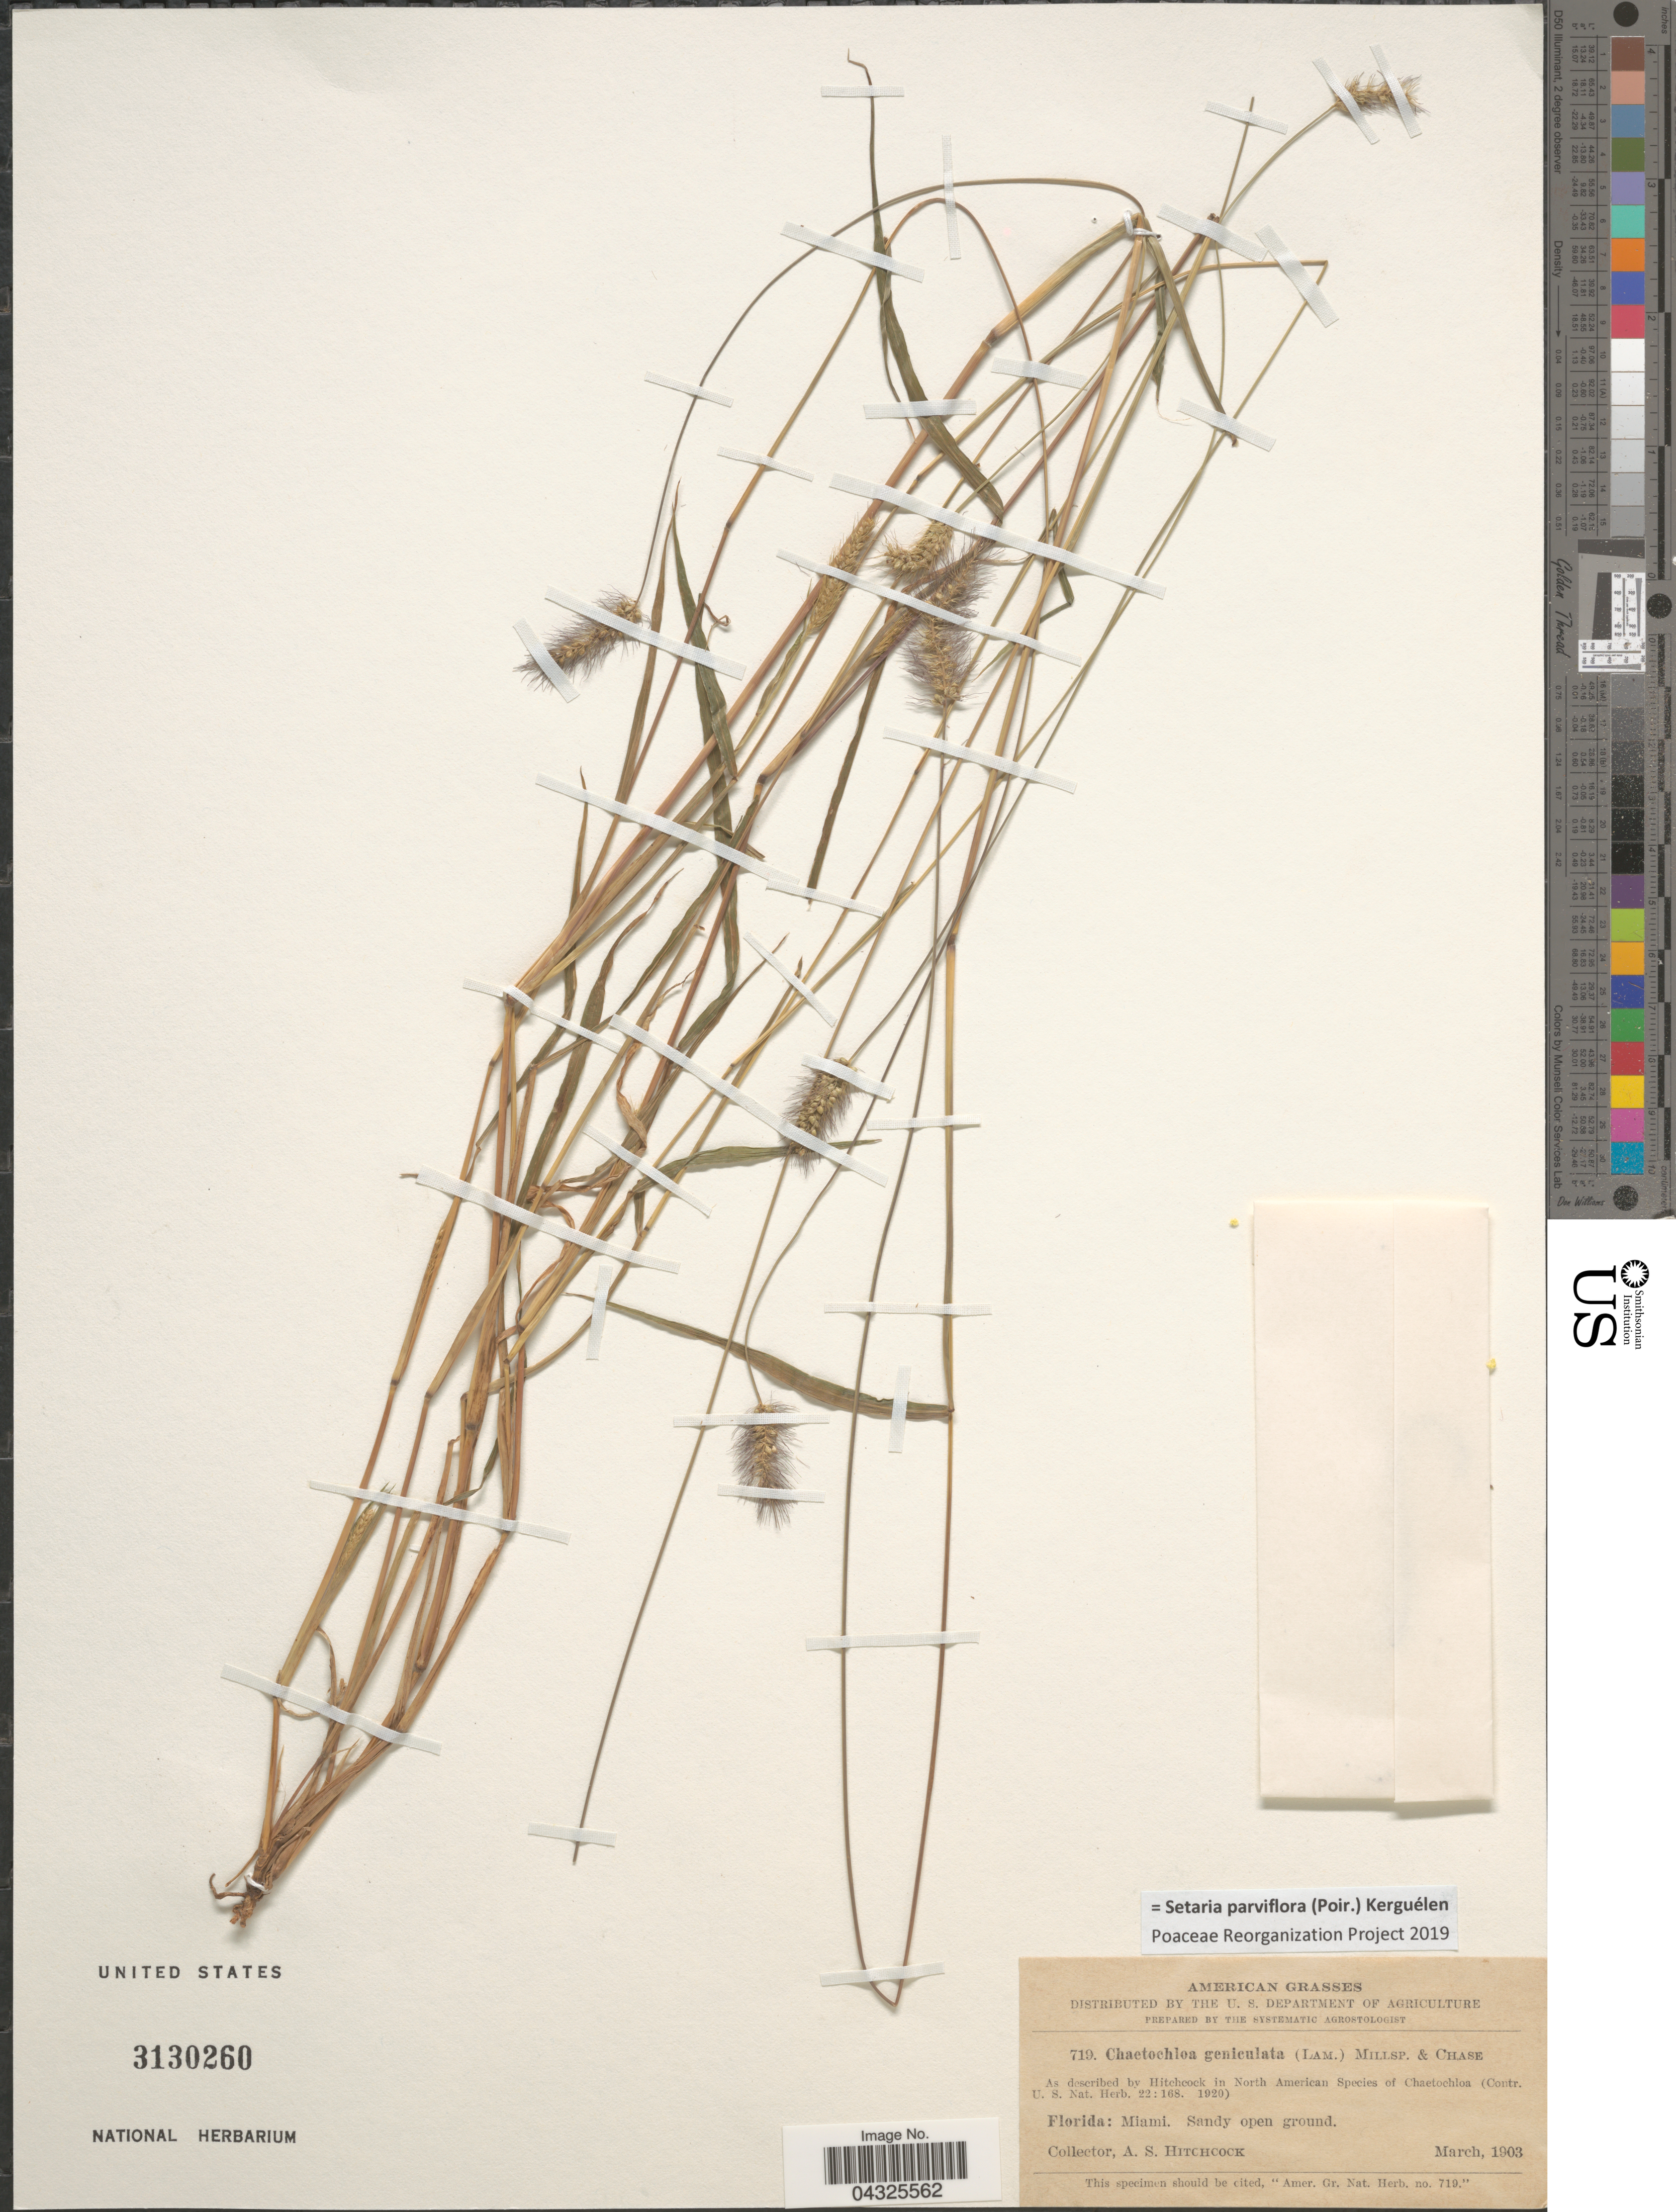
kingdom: Plantae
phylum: Tracheophyta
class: Liliopsida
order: Poales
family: Poaceae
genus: Setaria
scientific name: Setaria parviflora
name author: (Poir.) Kerguélen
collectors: A. S. Hitchcock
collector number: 719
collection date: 1903-03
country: United States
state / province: Florida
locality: Miami.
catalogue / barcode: US 3130260